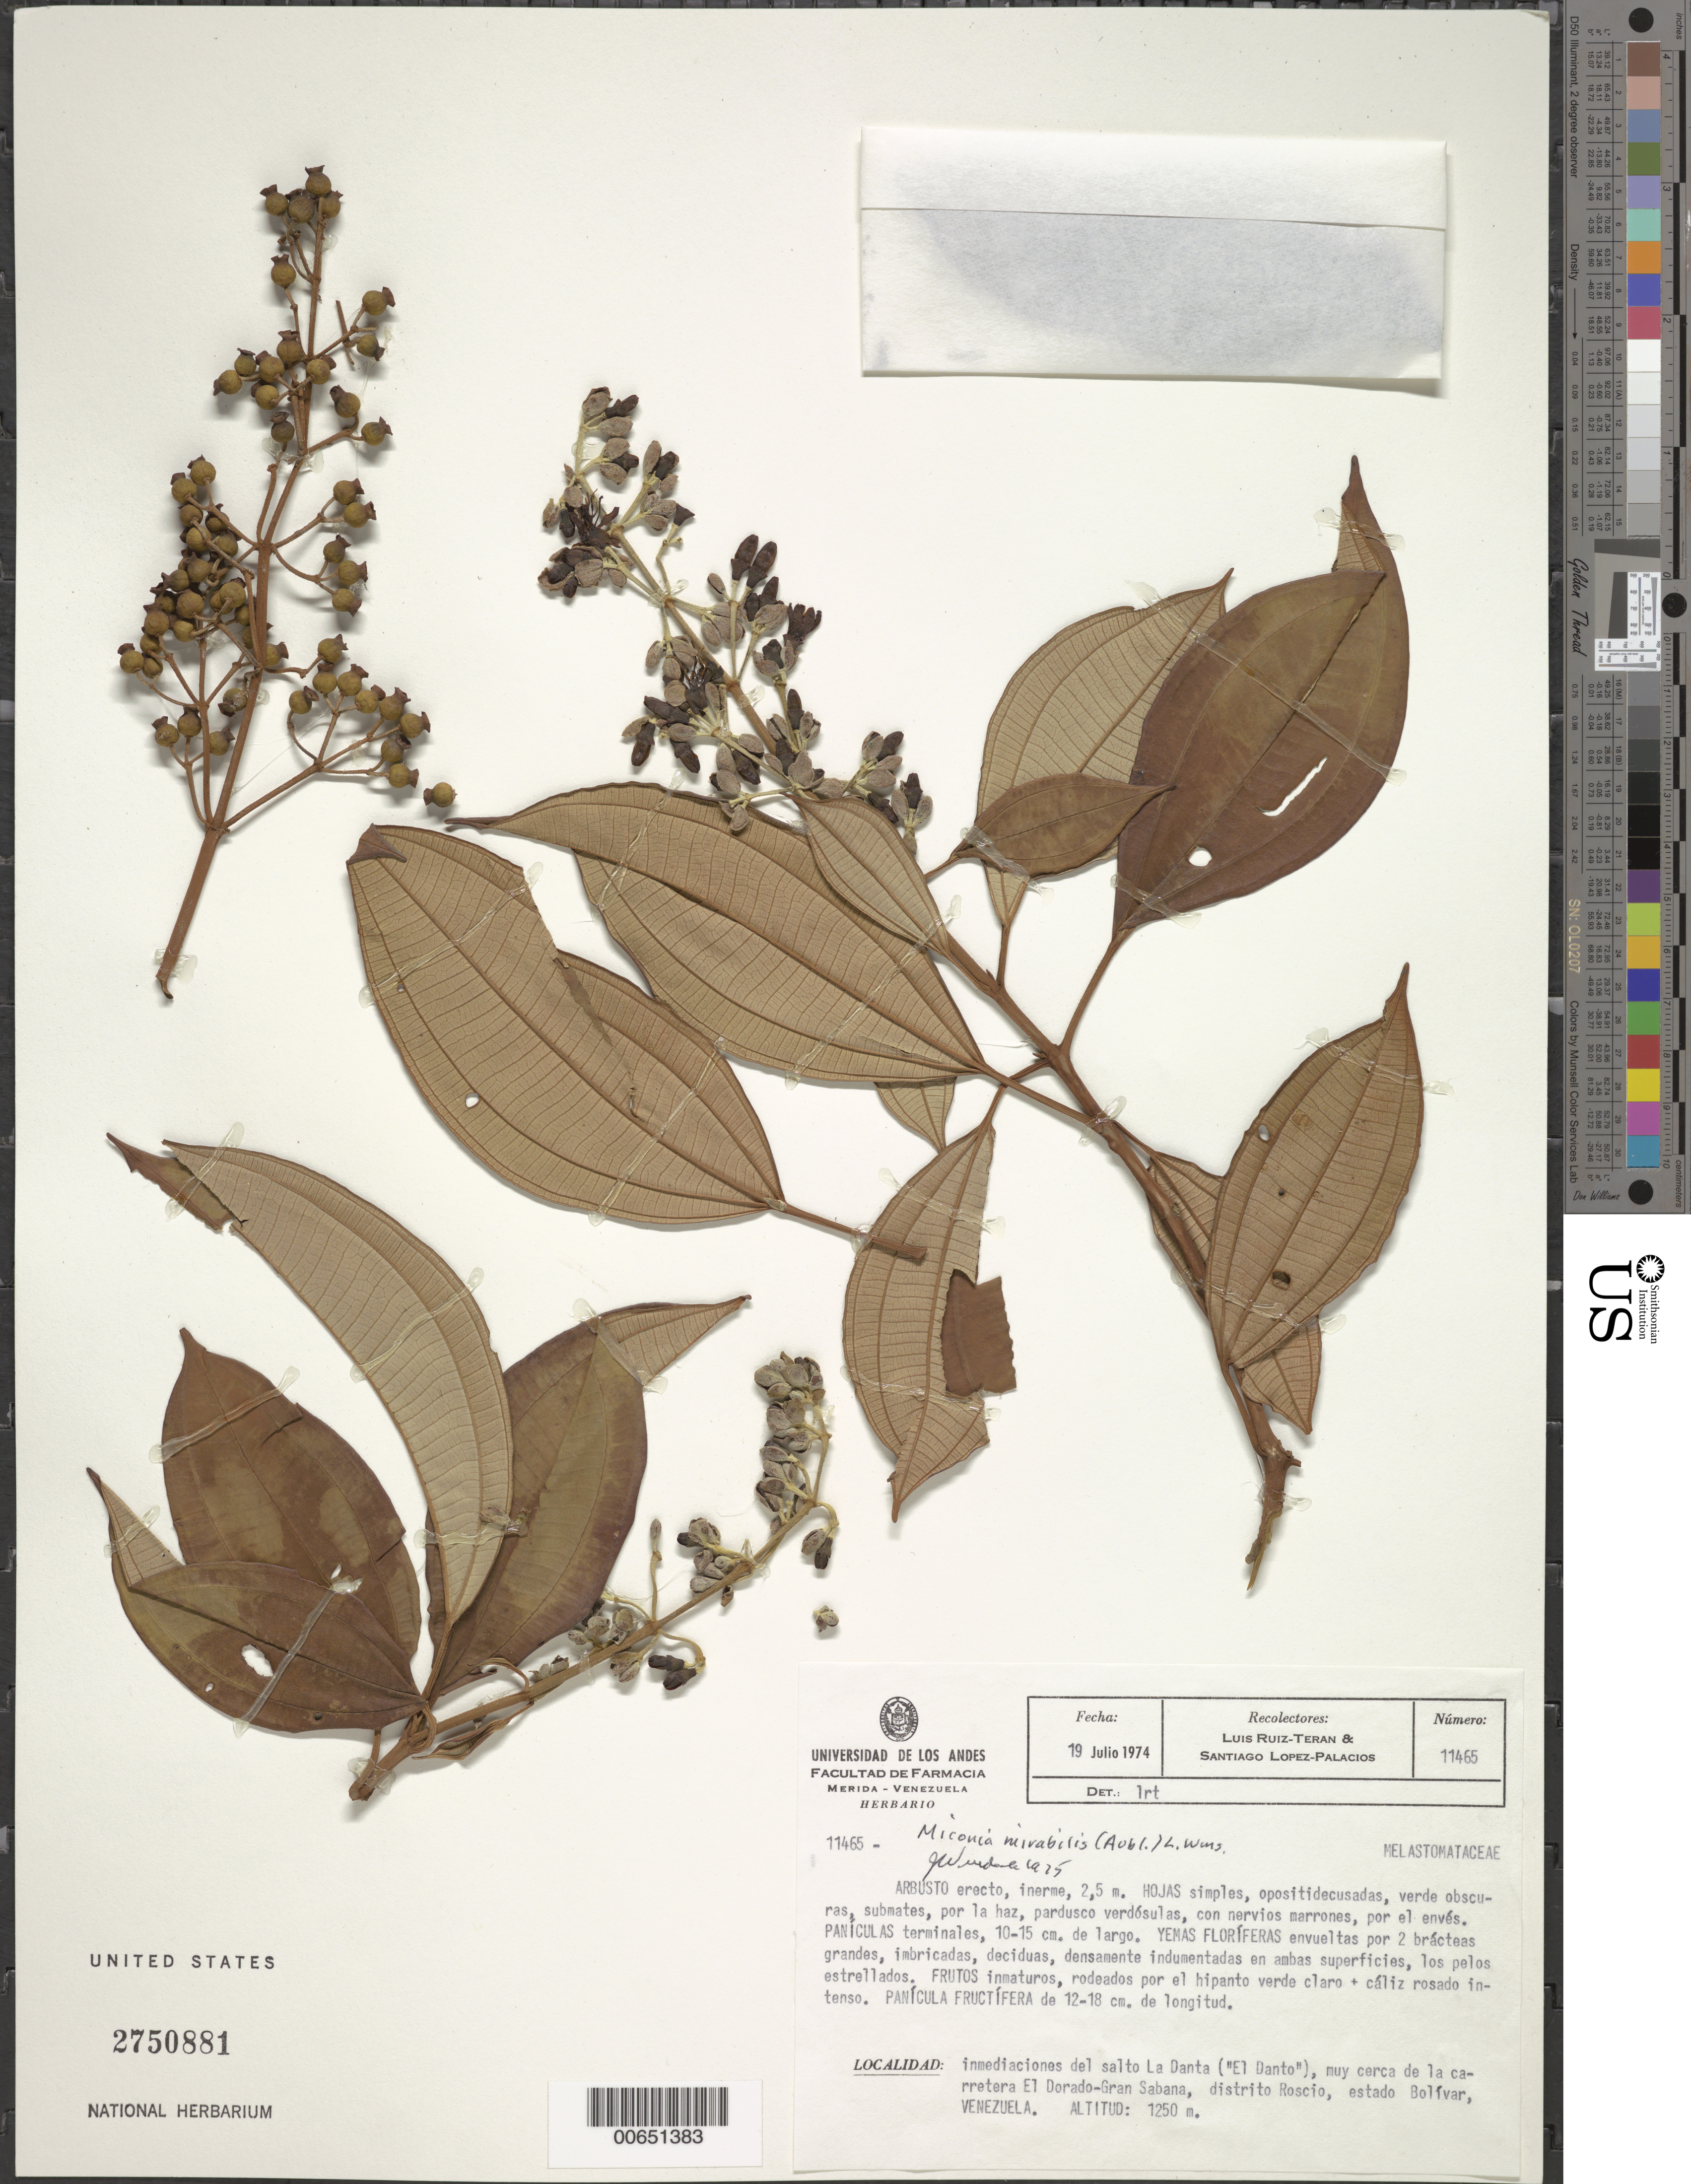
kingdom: Plantae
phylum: Tracheophyta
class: Magnoliopsida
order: Myrtales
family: Melastomataceae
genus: Miconia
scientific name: Miconia mirabilis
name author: (Aubl.) L.O. Williams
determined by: Wurdack, John J., (US), US (UNITED STATES)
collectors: L. E. Ruíz-Terán & S. López-Palacios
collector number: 11465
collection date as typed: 19-Jul-74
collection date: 1974-07-19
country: Venezuela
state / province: Bolívar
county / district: Roscio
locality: El Dorado-Gran Sabana carretera, inmediaciones del salto La Danta ("El Danto")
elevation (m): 1250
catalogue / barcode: US 2750881